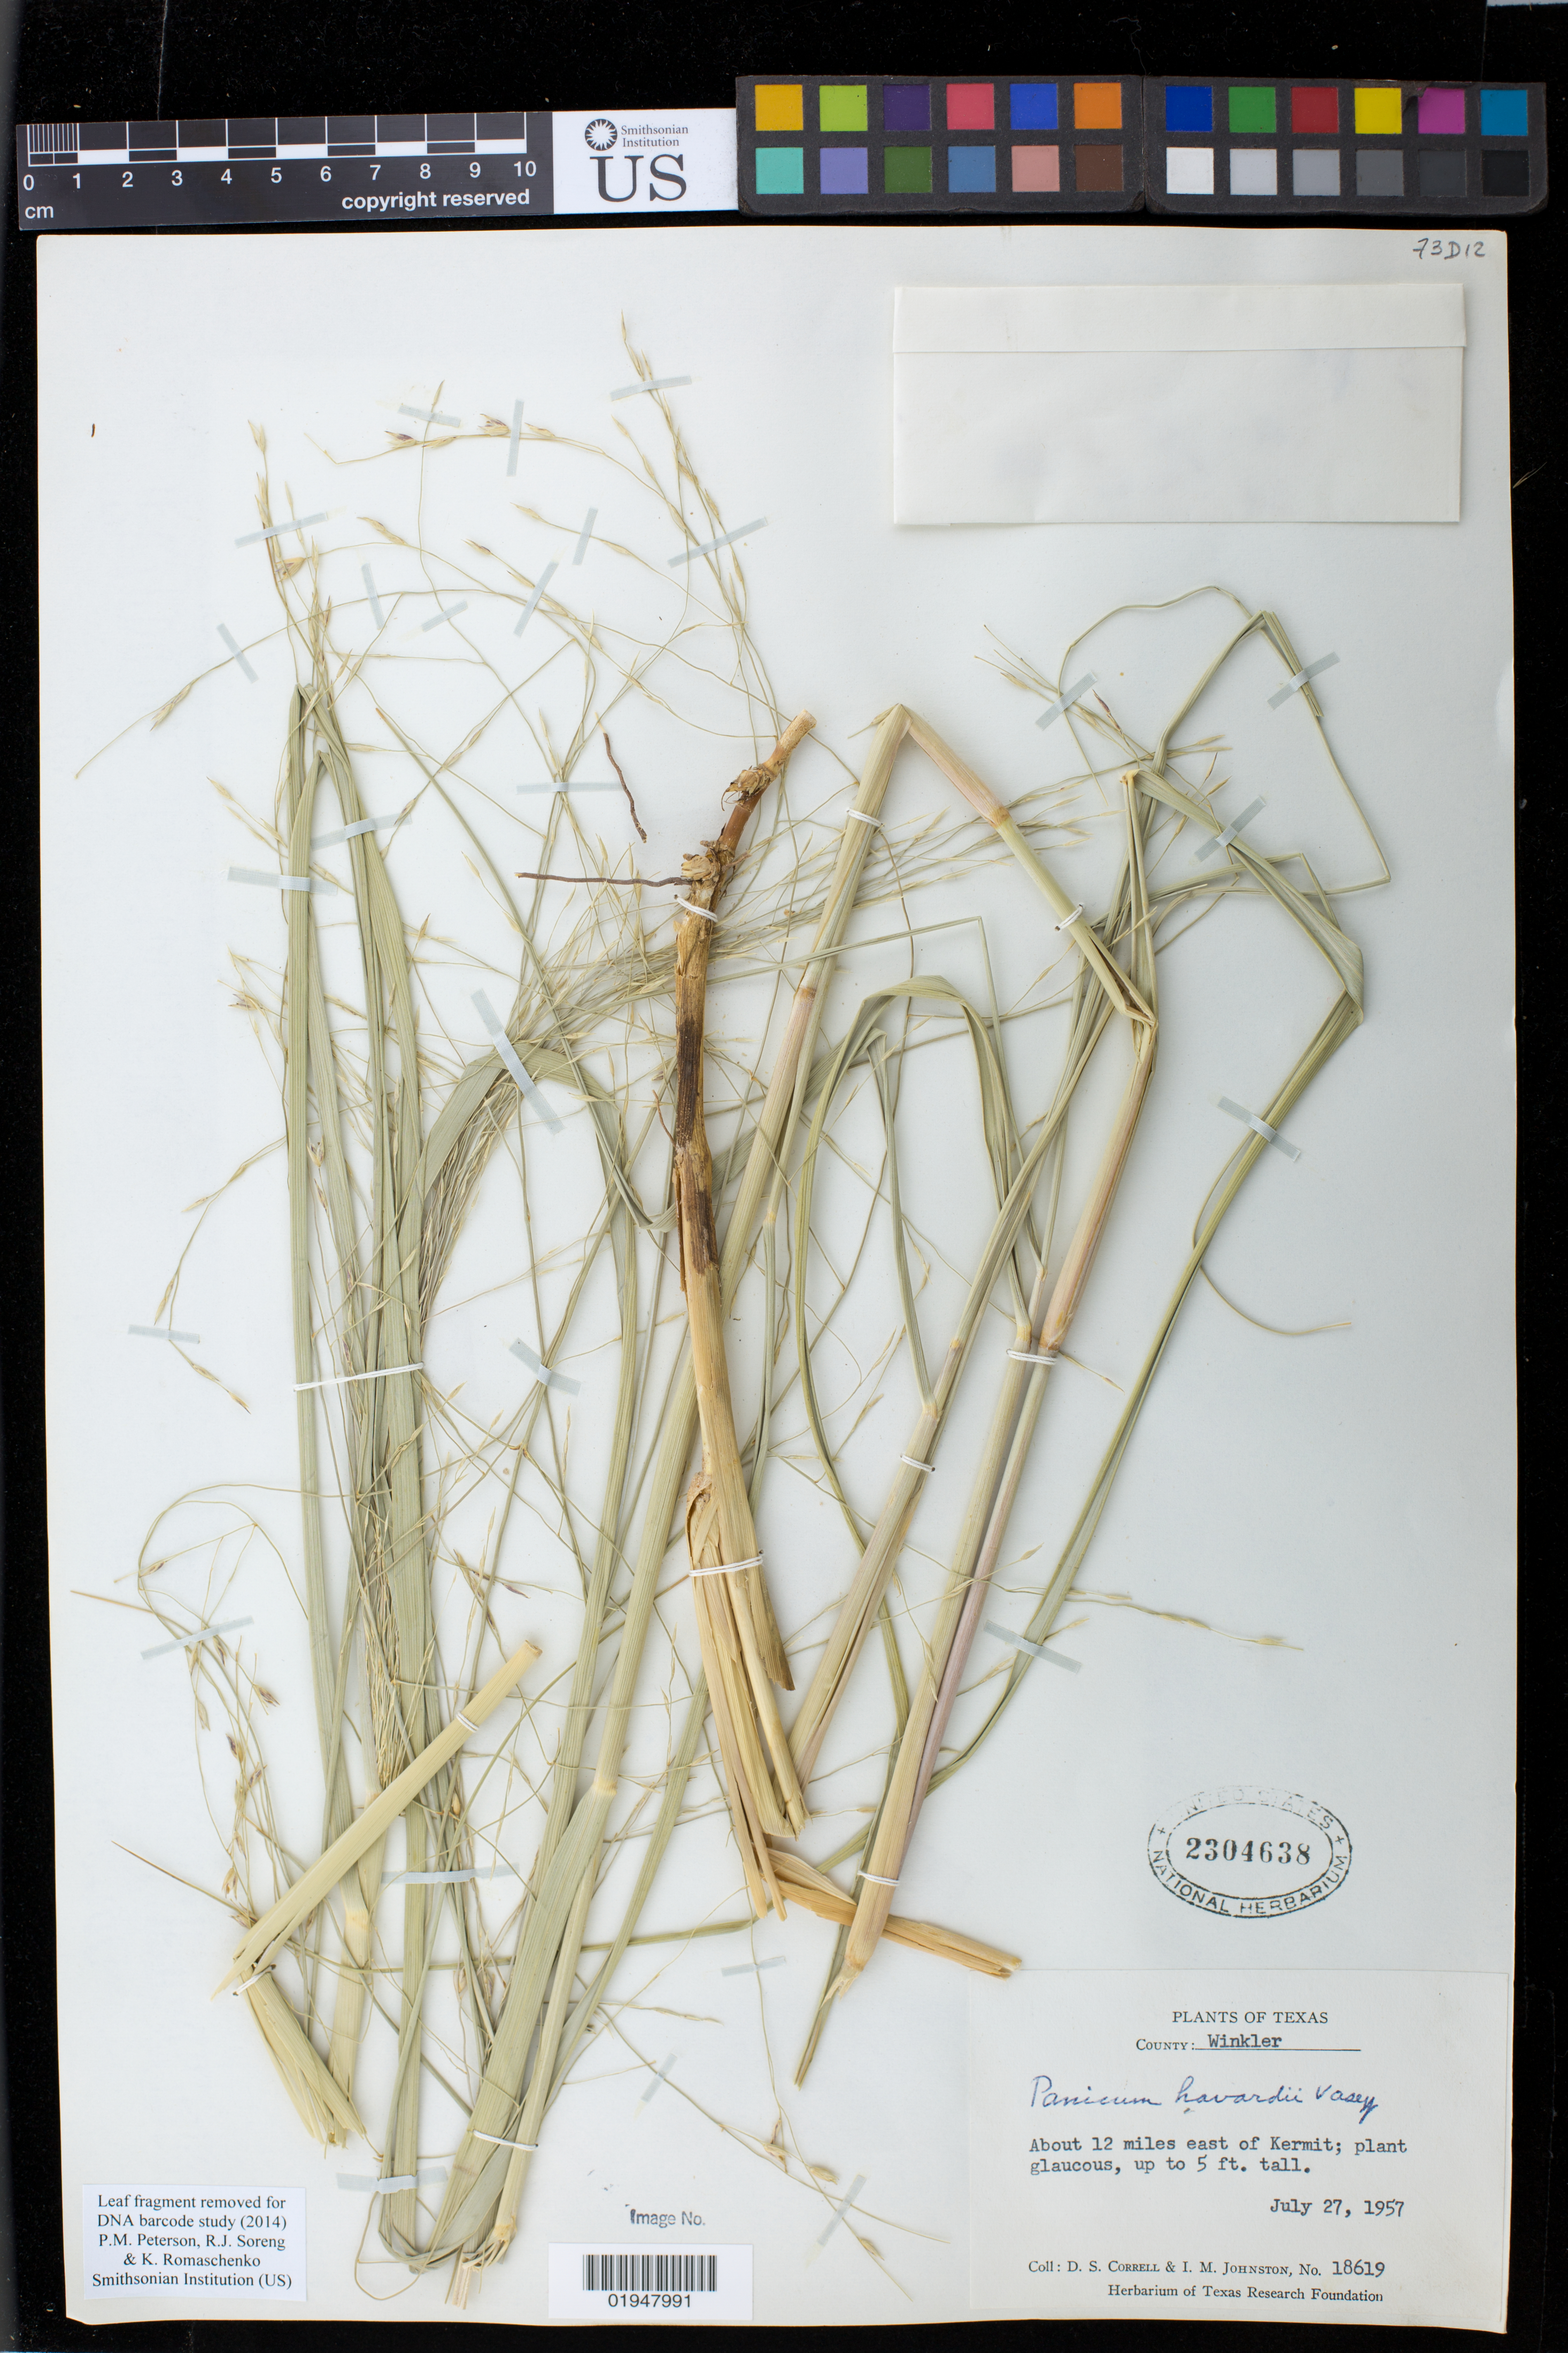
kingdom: Plantae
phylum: Tracheophyta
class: Liliopsida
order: Poales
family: Poaceae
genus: Panicum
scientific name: Panicum havardii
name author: Vasey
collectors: D. S. Correll & I.M. Johnston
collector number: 18619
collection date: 1957-07-27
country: United States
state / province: Texas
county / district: Winkler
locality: About 12 miles east of Kermit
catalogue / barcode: US 2304638